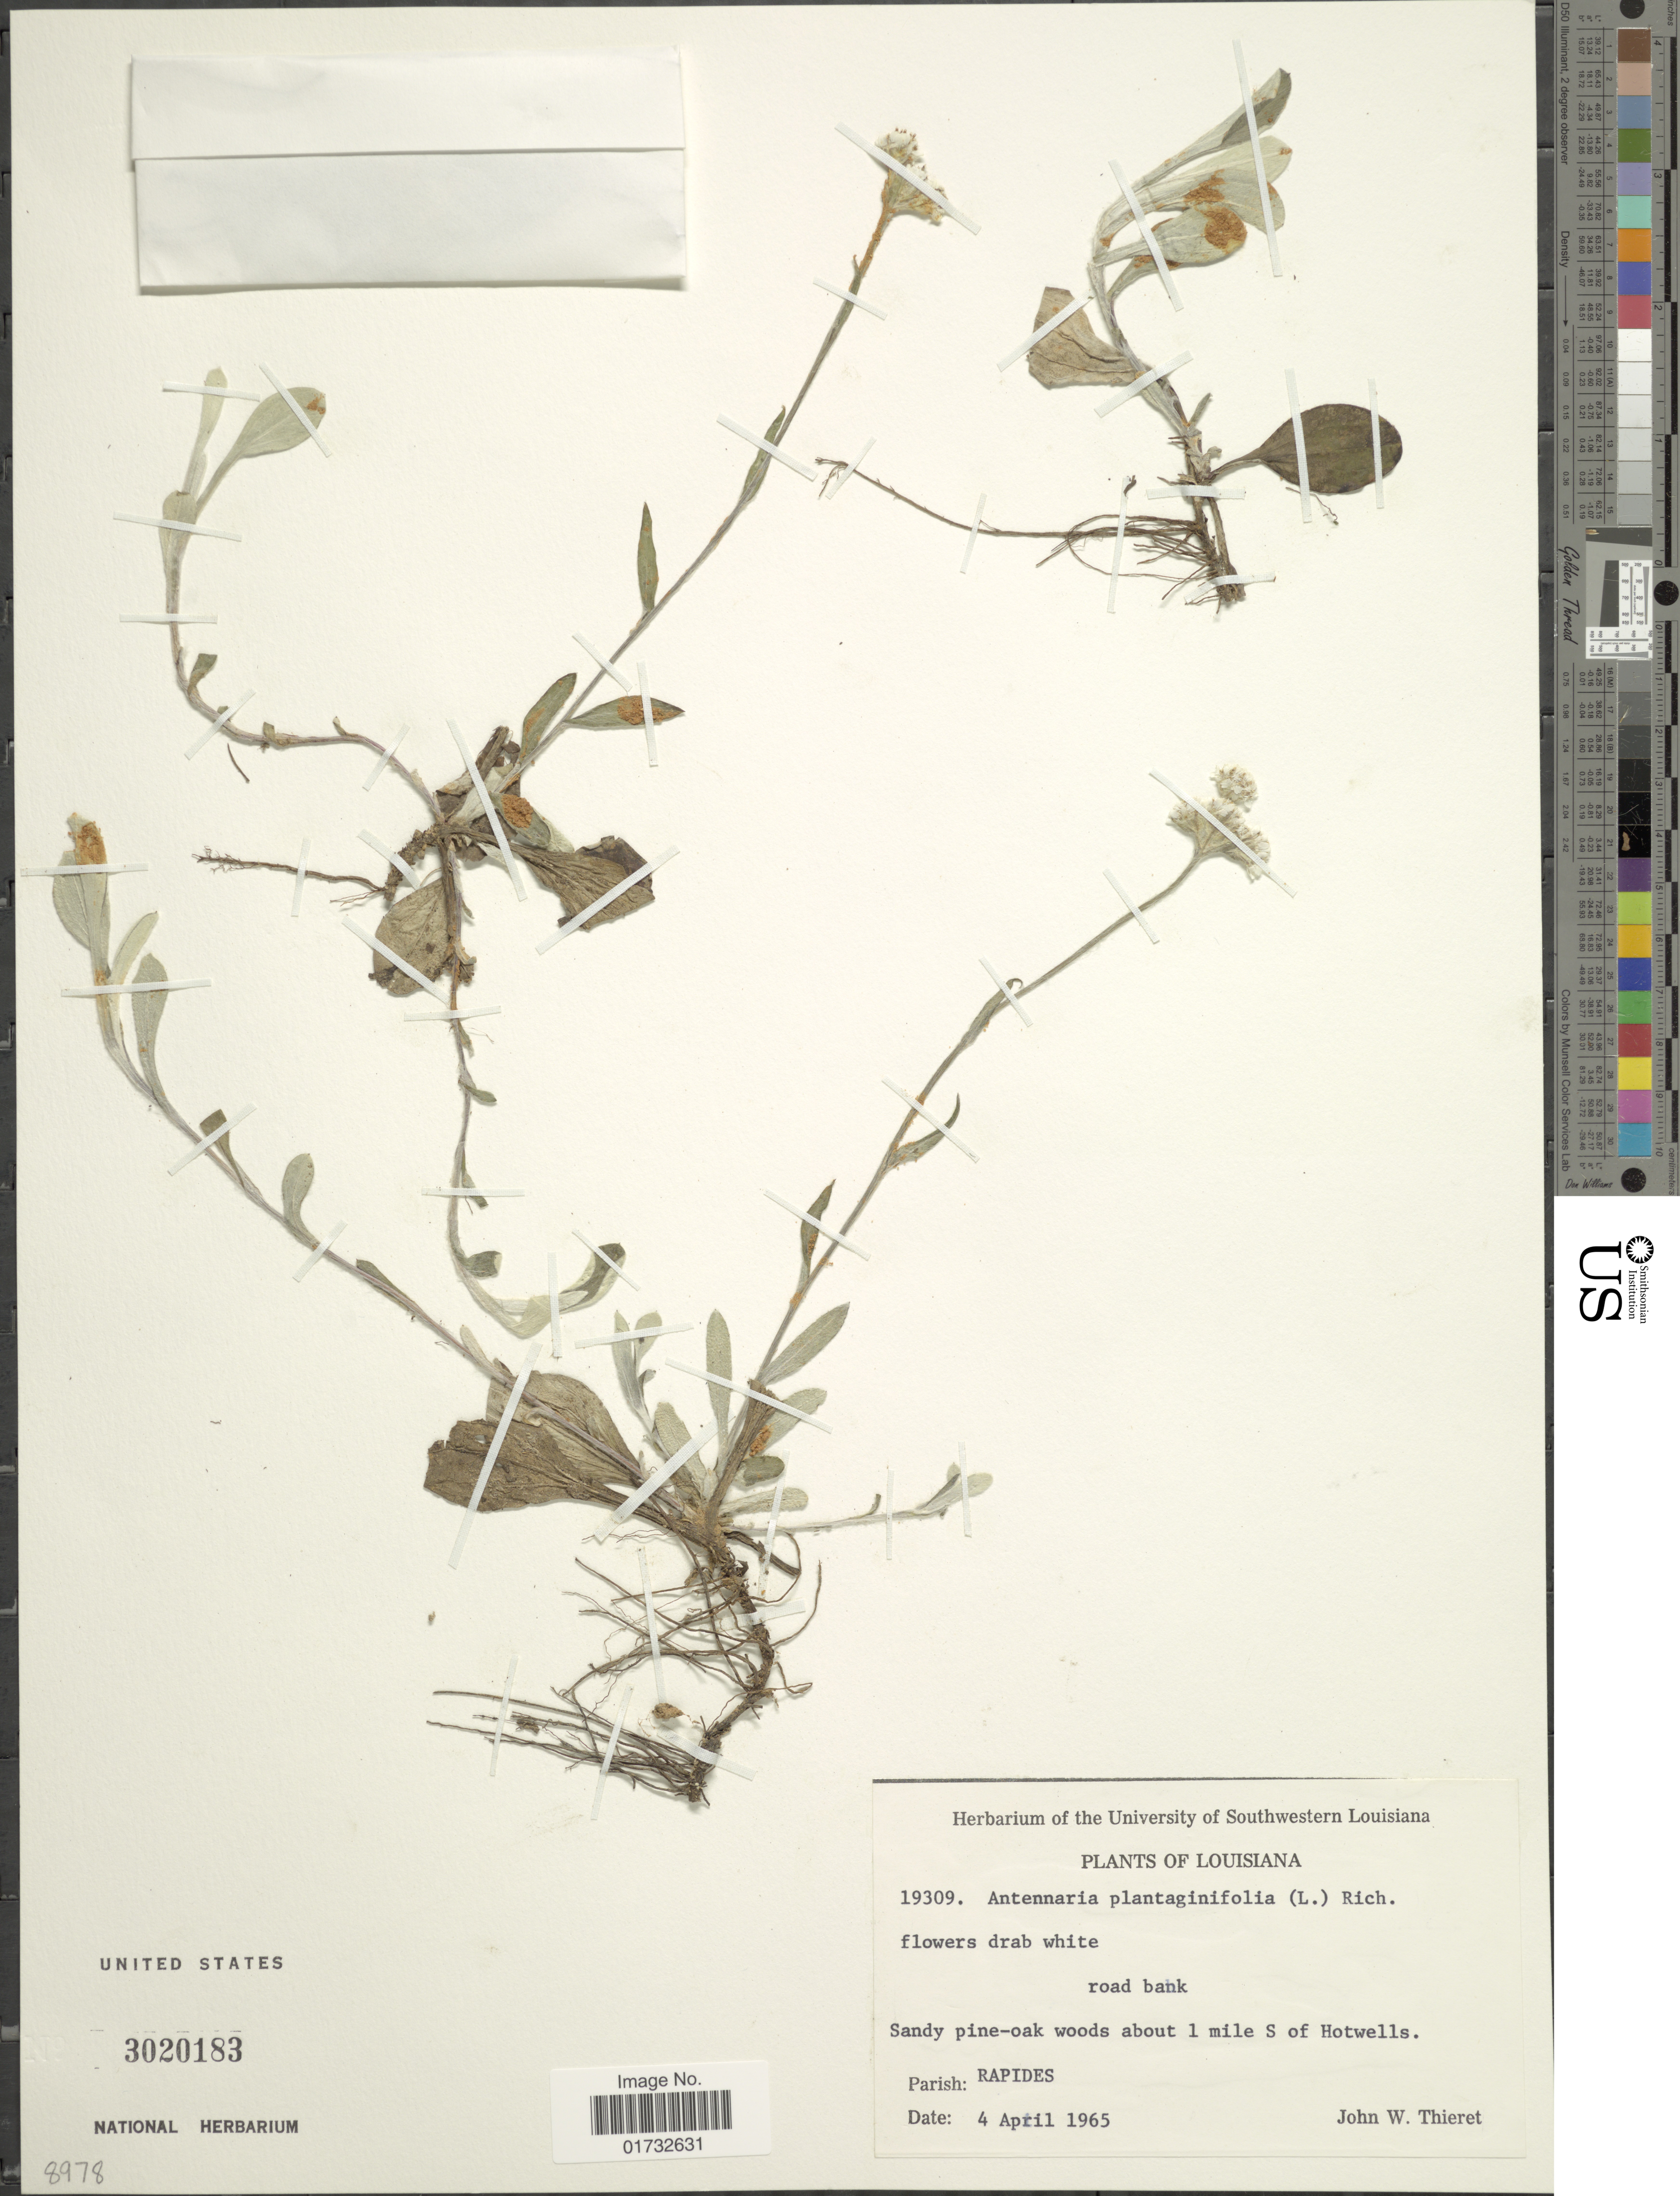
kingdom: Plantae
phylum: Tracheophyta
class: Magnoliopsida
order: Asterales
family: Asteraceae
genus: Antennaria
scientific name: Antennaria plantaginifolia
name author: (L.) Richardson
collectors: J. W. Thieret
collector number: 19309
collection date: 1965-04-04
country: United States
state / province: Louisiana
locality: About 1 mile S of Hotwells. Parish: Rapides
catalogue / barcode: US 3020183